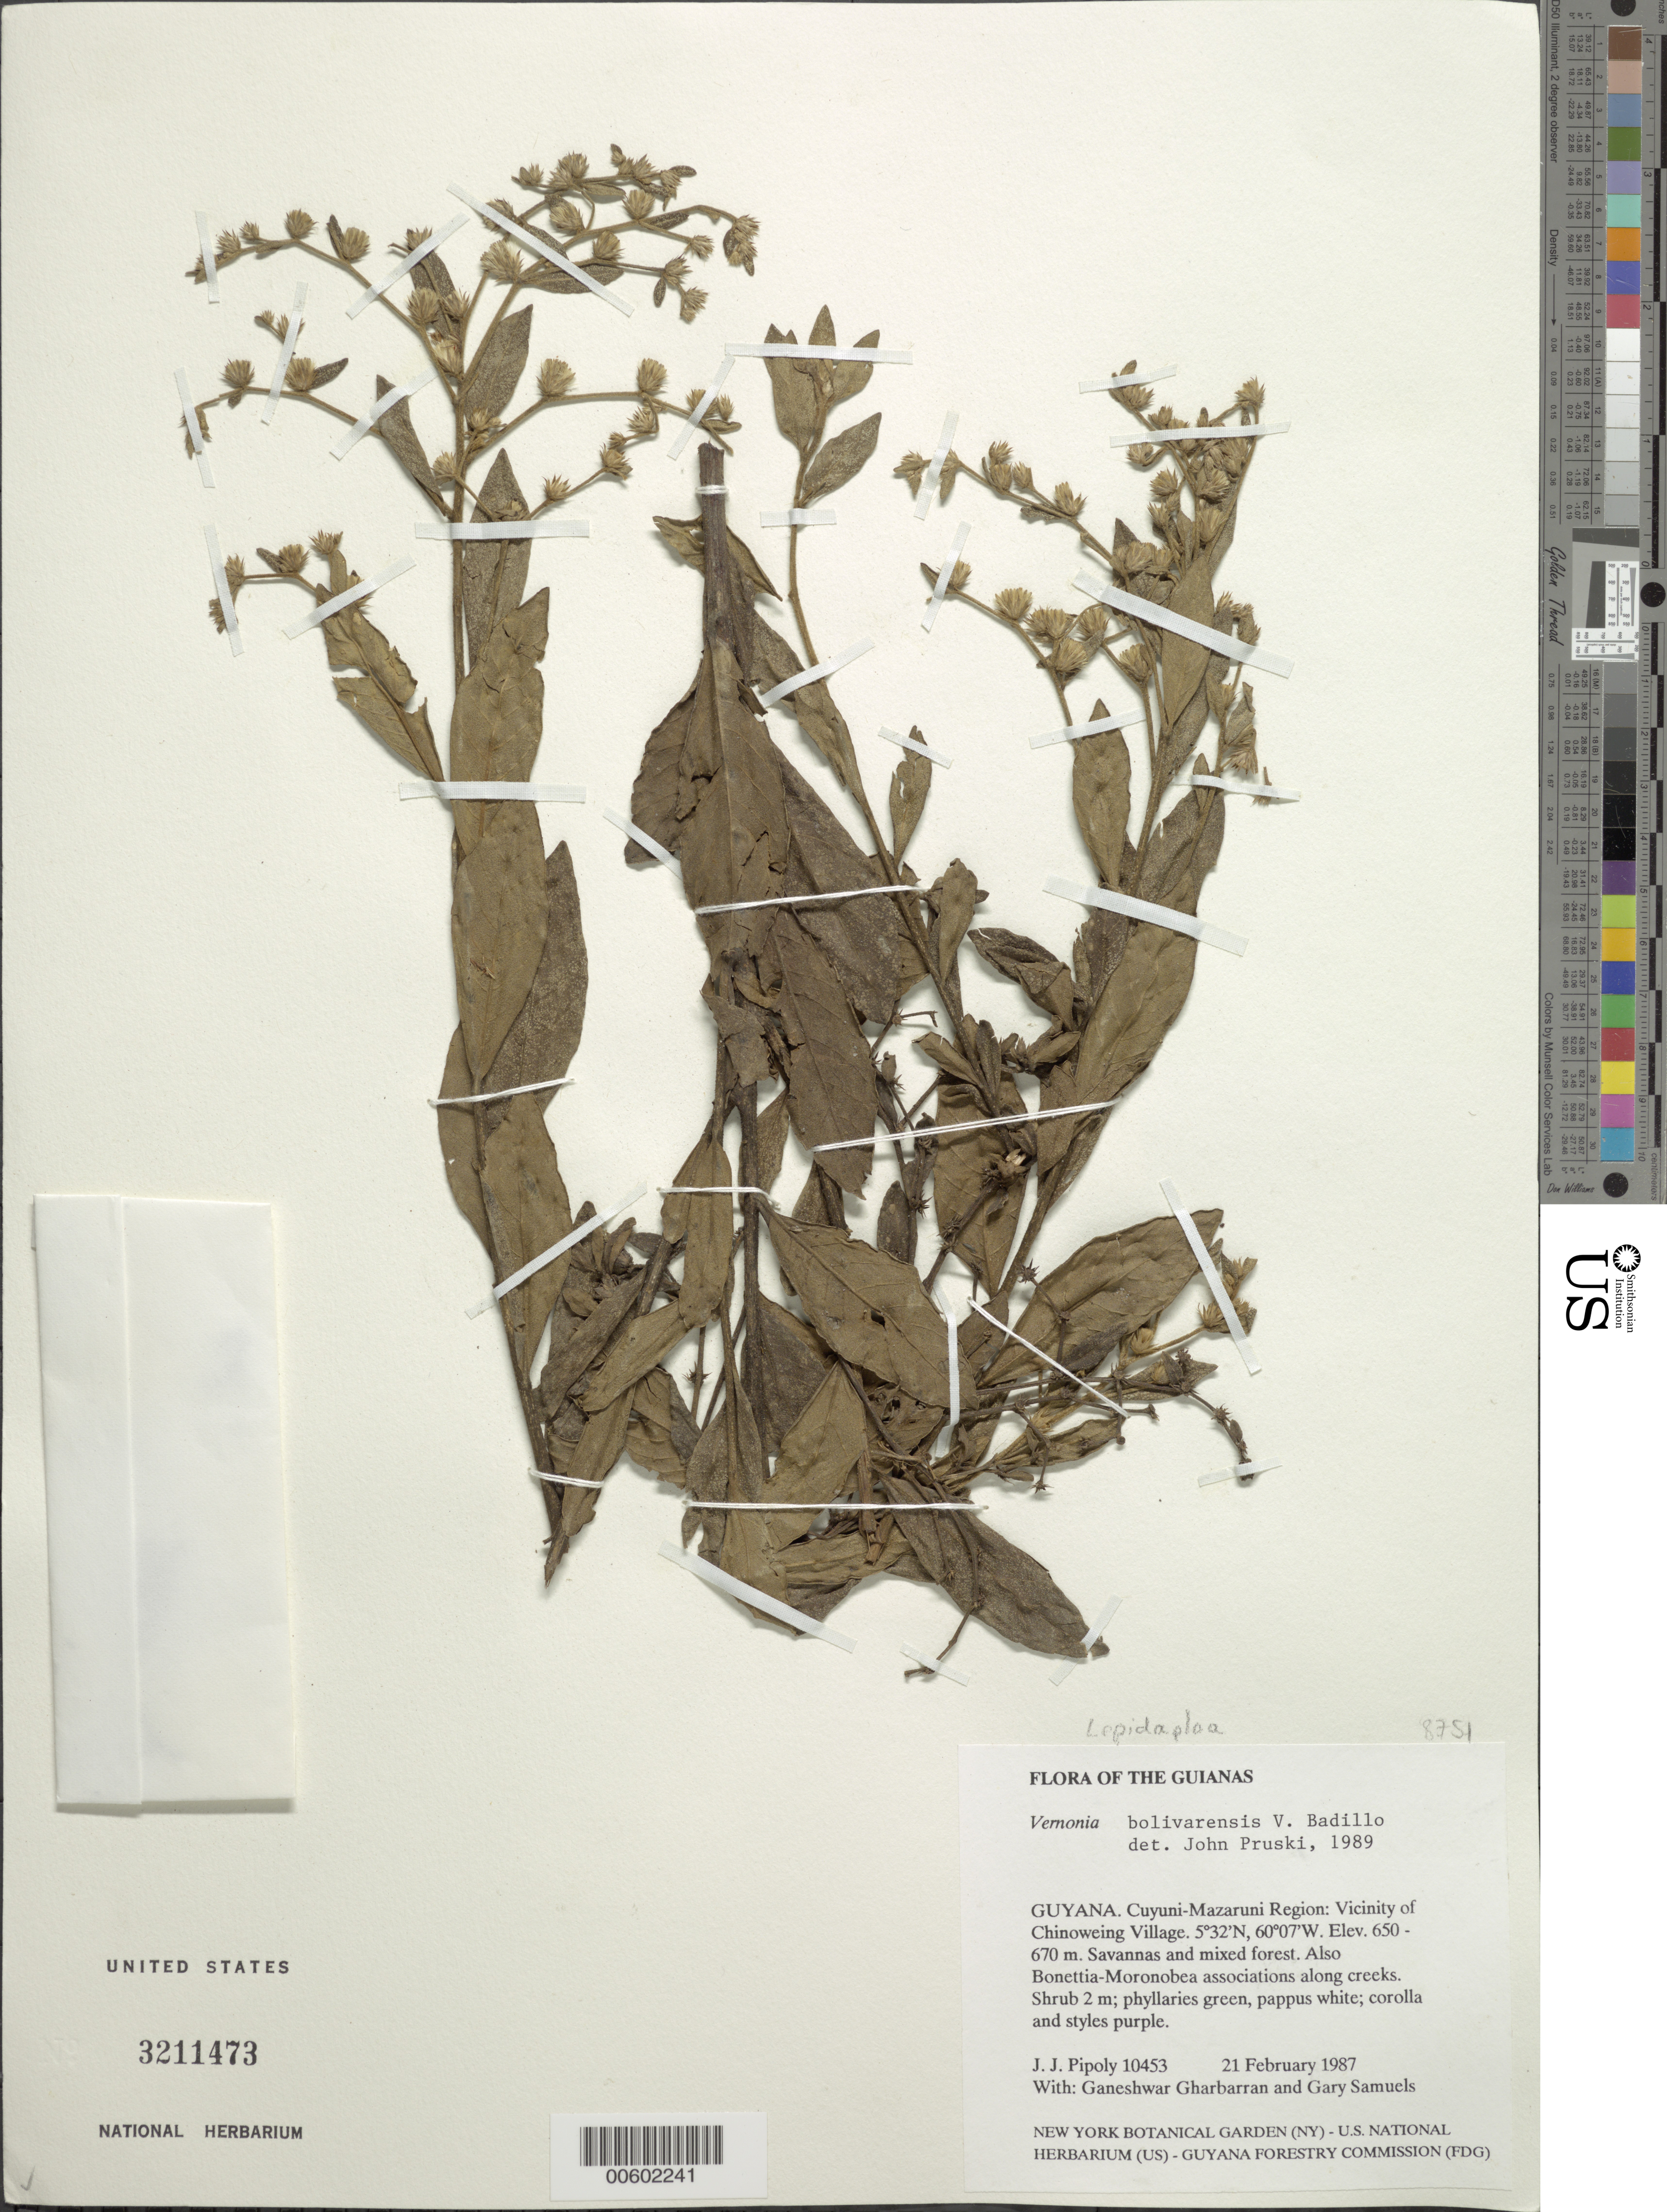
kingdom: Plantae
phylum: Tracheophyta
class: Magnoliopsida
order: Asterales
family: Asteraceae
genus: Lepidaploa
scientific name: Lepidaploa bolivarensis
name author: (V.M. Badillo) H. Rob.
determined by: Pruski, J. F.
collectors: J. J. Pipoly, G. Gharbarran & G. Samuels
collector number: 10453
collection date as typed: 21 February 1987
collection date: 1987-02-21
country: Guyana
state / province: Cuyuni-Mazaruni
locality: Vicinity of Chinoweing Village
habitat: Savannas and mixed forest. Also Bonnetia-Moronobea associations along creeks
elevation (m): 650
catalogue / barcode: US 3211473